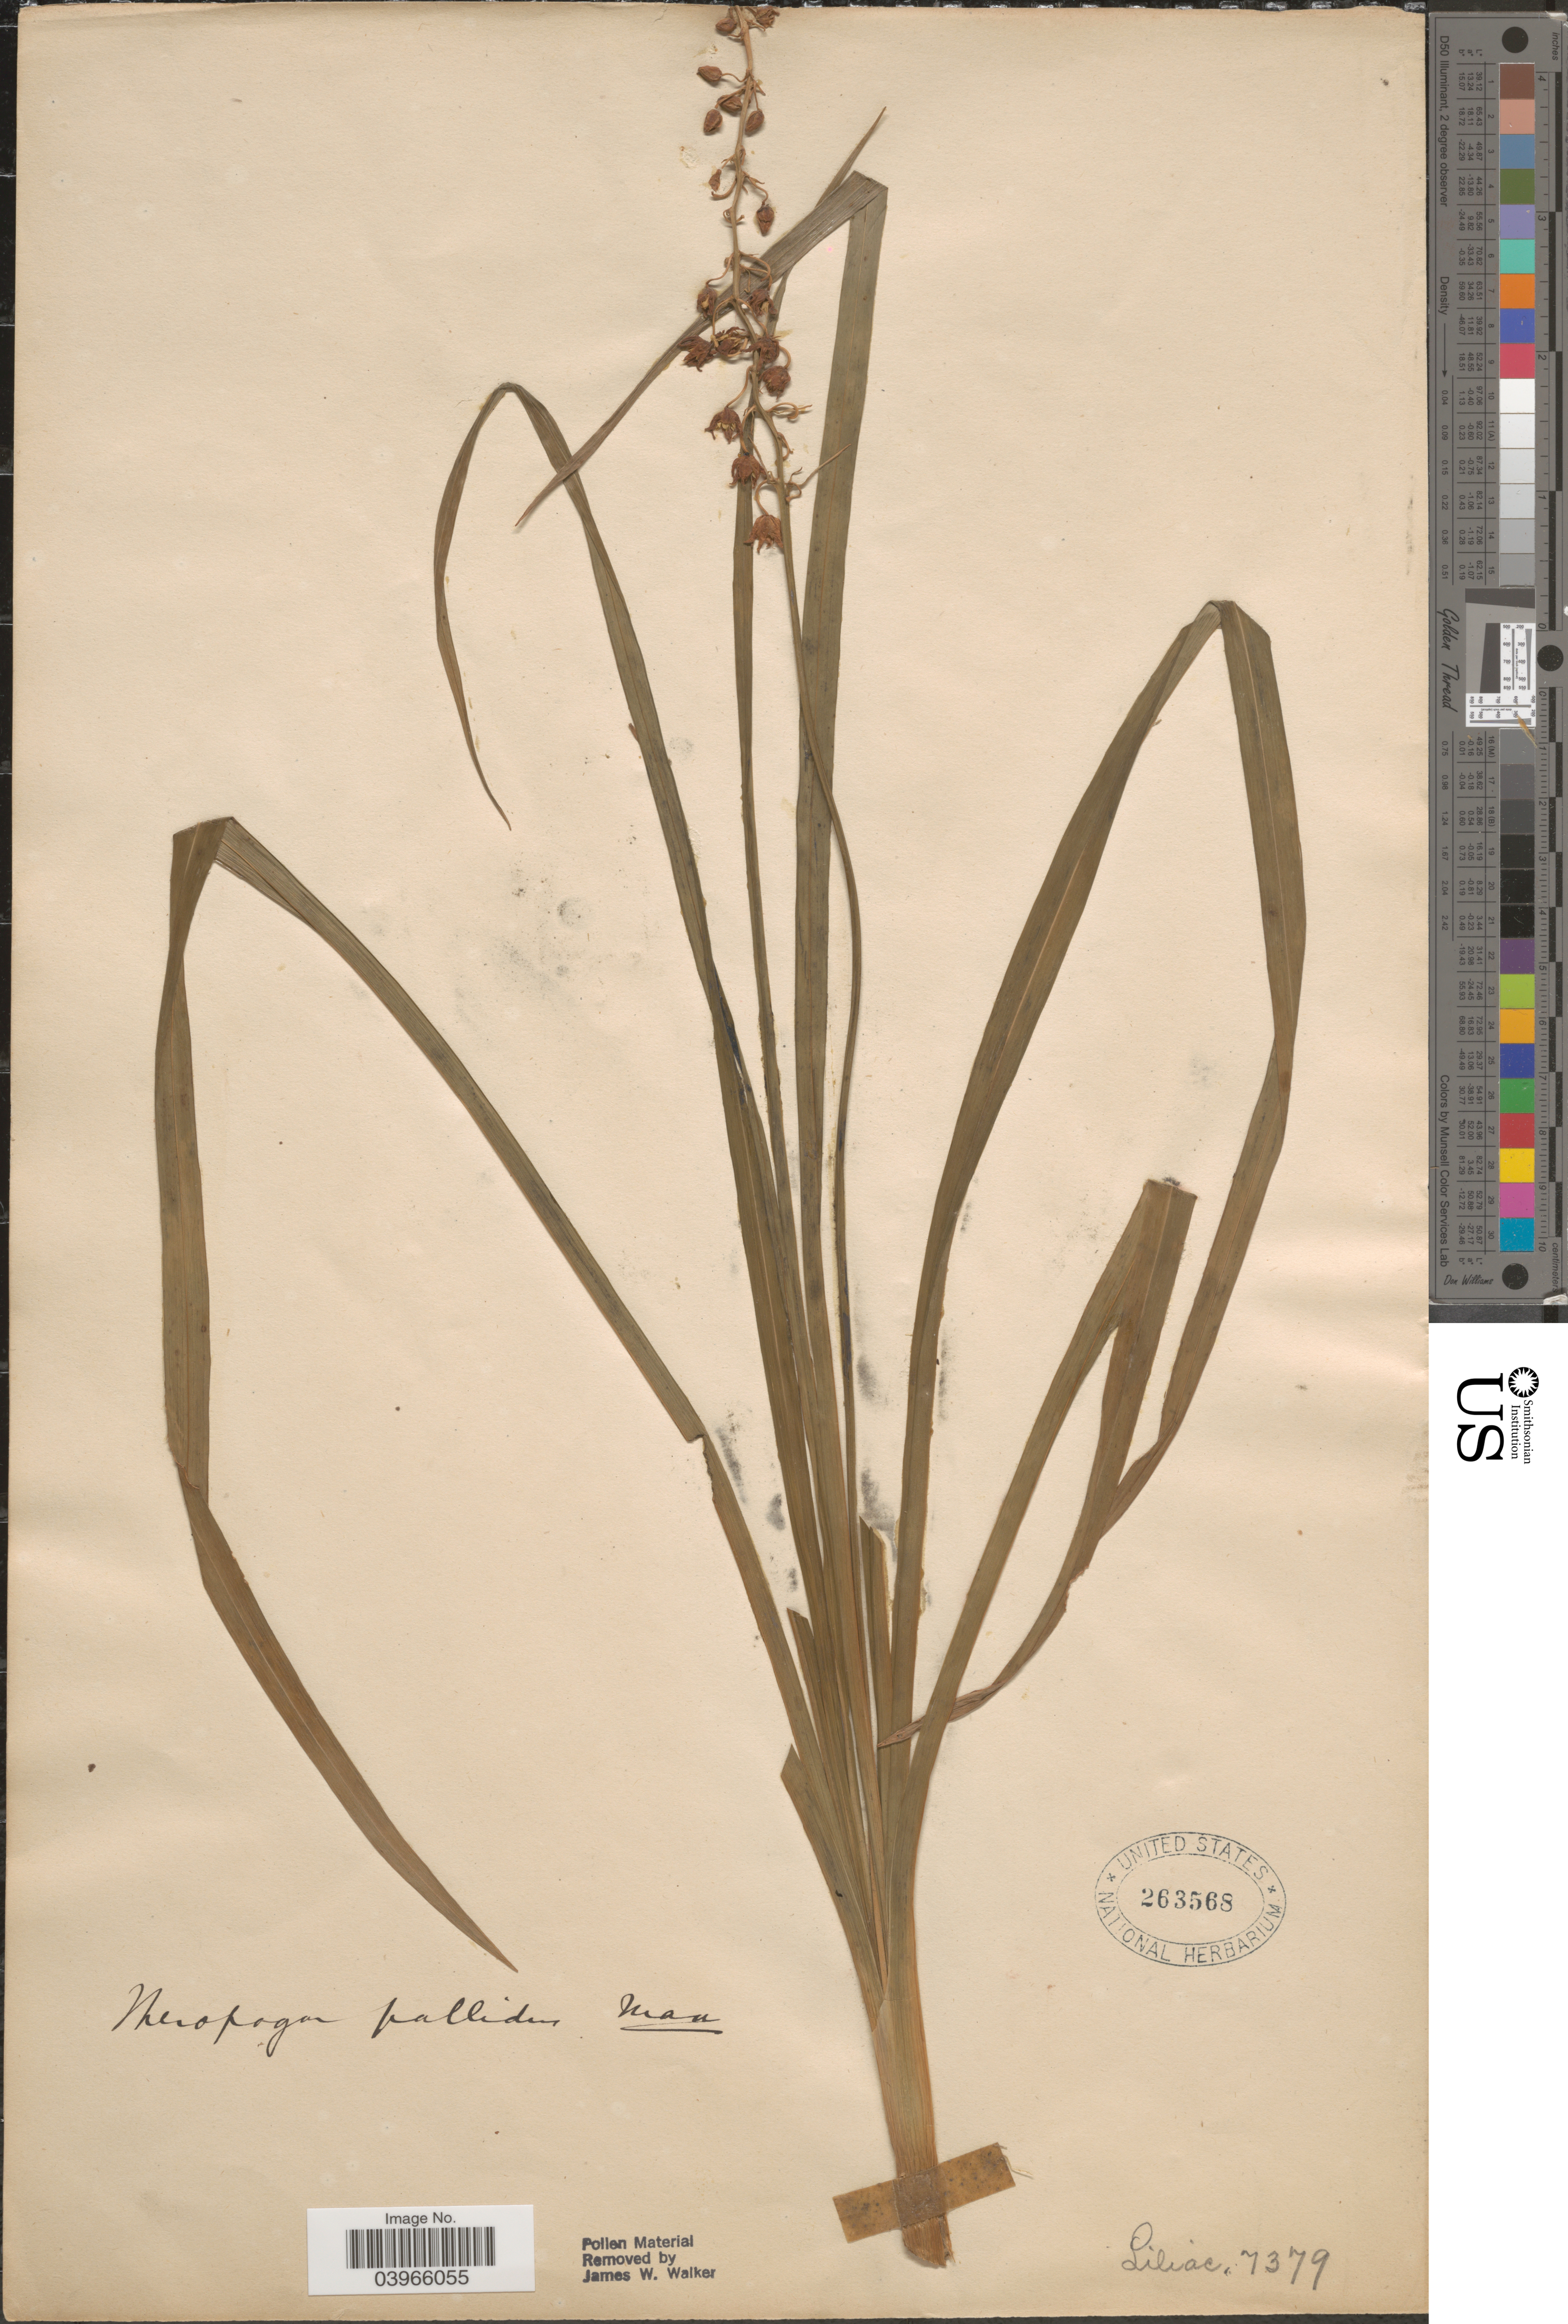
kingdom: Plantae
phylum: Tracheophyta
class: Liliopsida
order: Asparagales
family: Asparagaceae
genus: Theropogon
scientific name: Theropogon pallidus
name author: Maxim.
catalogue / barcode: US 263568